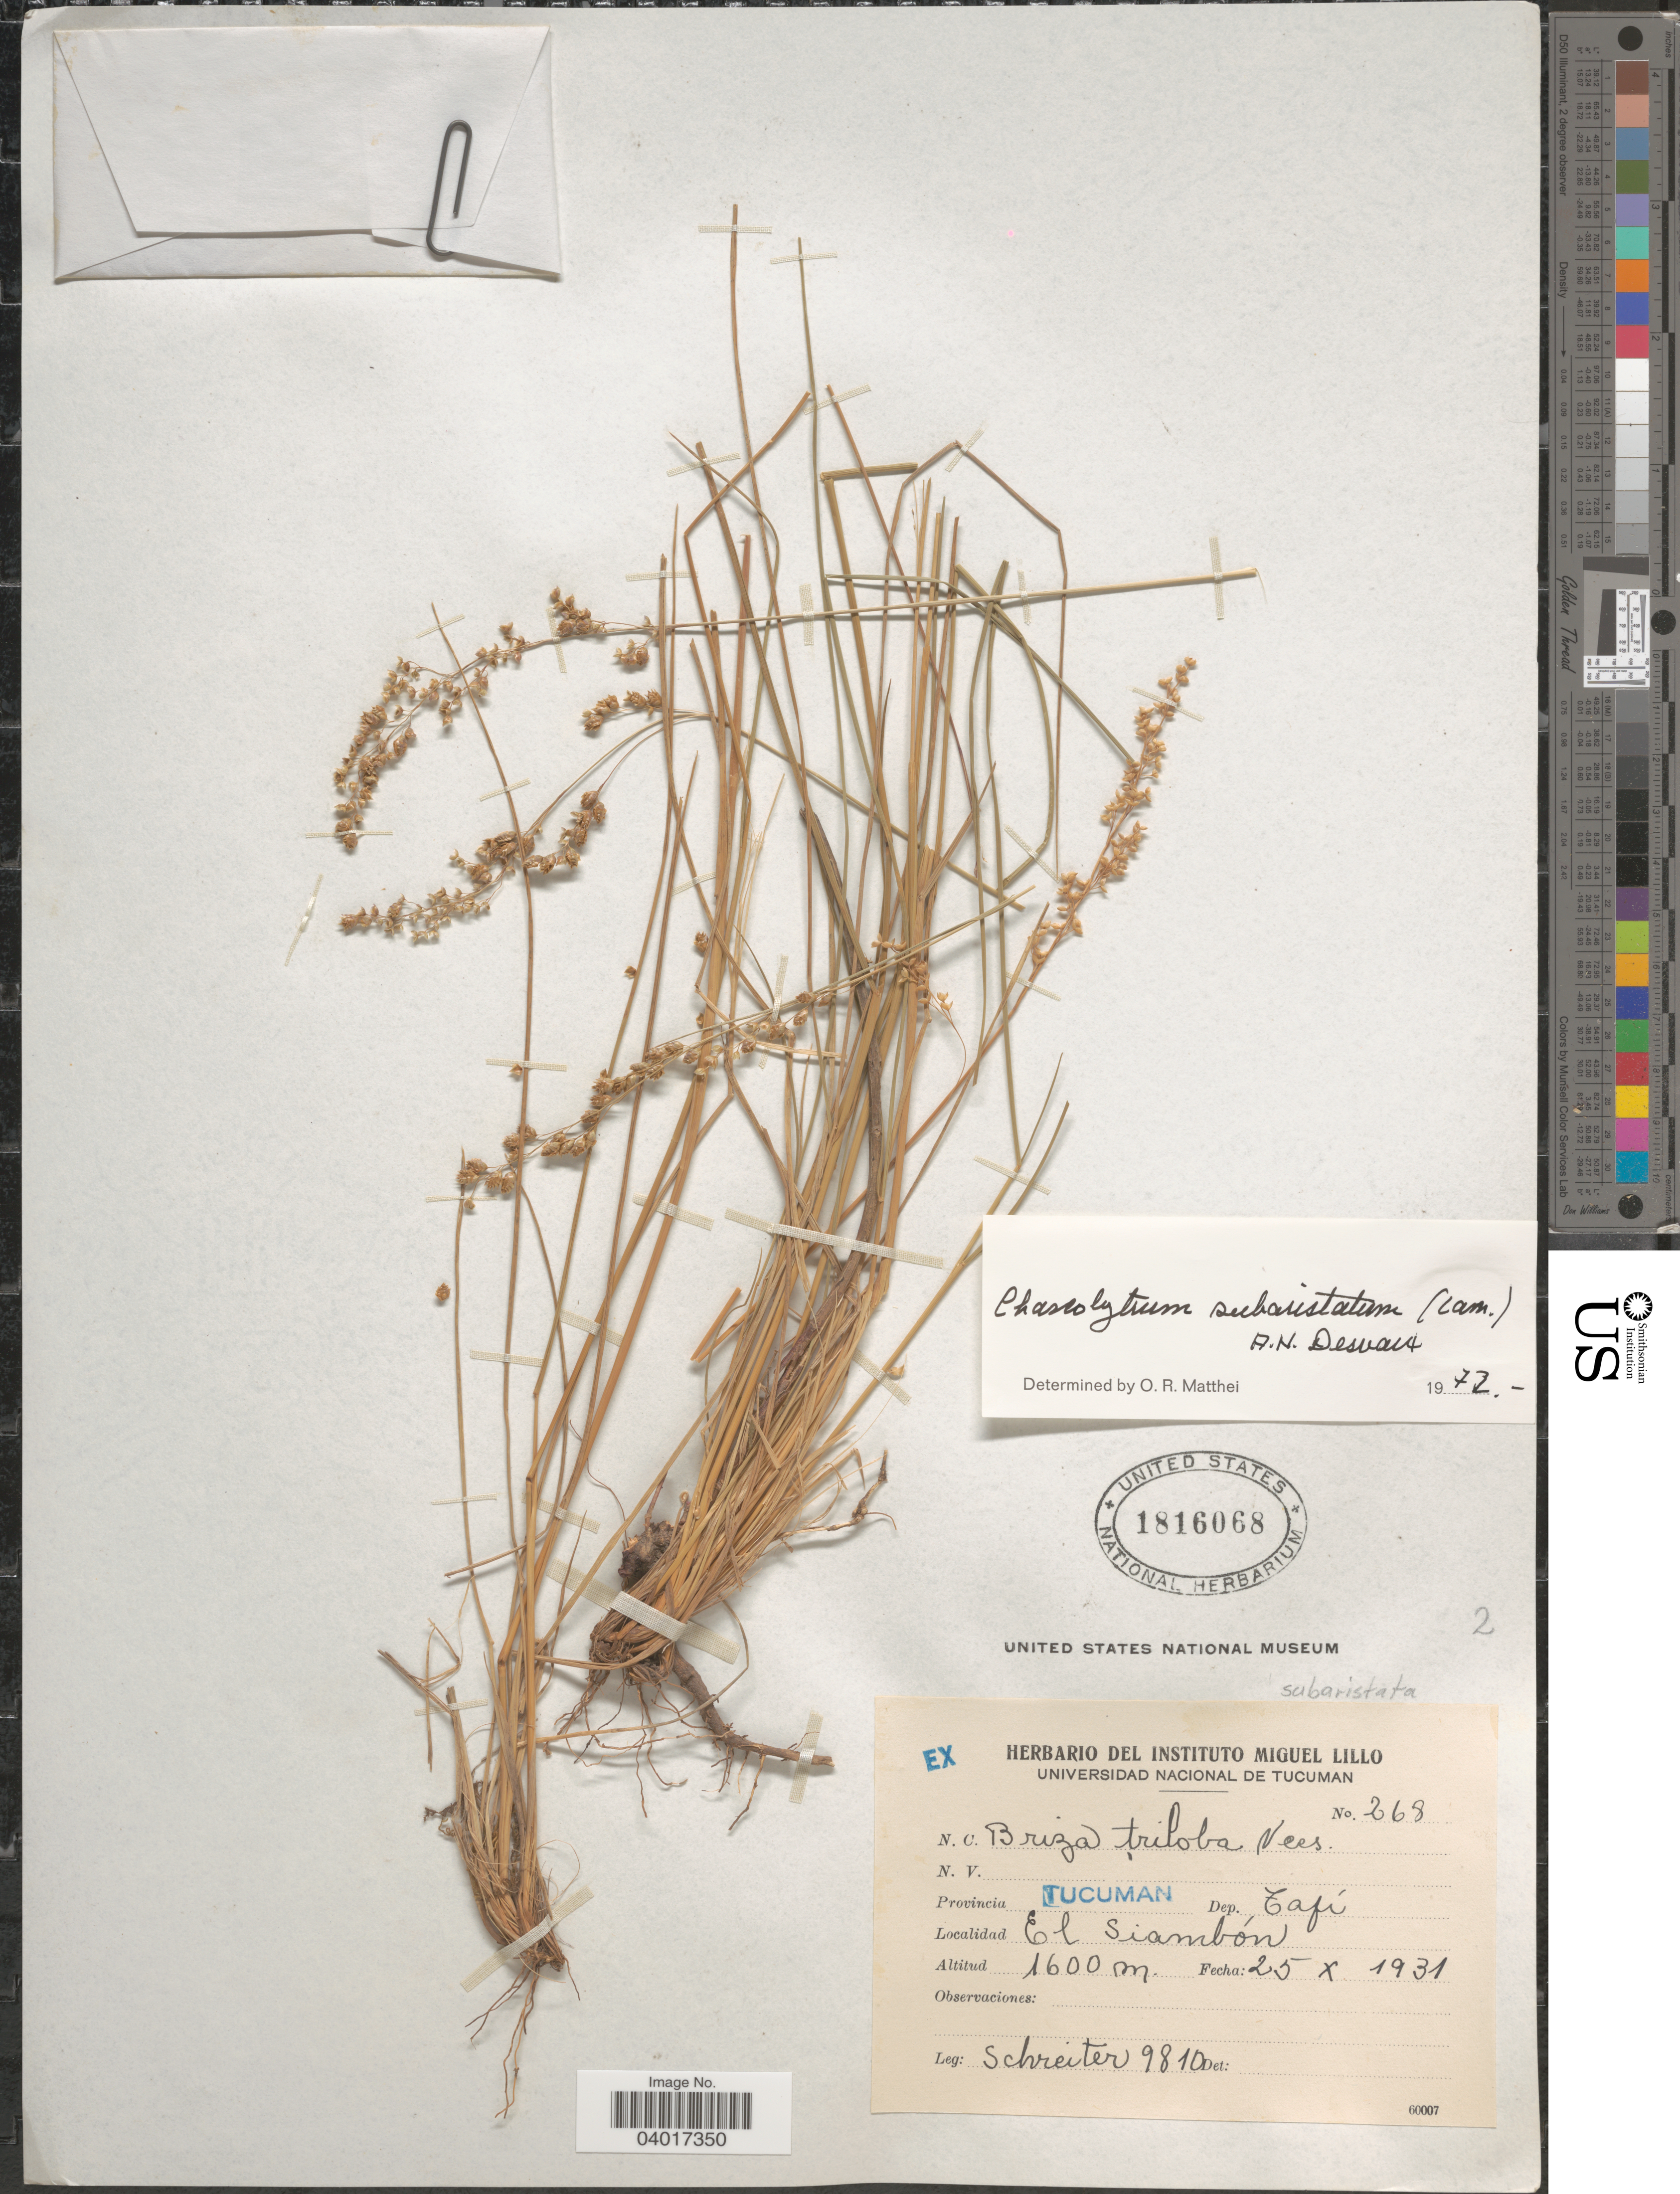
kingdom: Plantae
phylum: Tracheophyta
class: Liliopsida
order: Poales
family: Poaceae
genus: Chascolytrum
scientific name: Chascolytrum subaristatum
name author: (Lam.) Desv.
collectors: -. Schreiter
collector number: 9810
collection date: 1931-10-25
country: Argentina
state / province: Tucuman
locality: Dep. Tafí. El Siambón.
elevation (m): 1600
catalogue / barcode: US 1816068